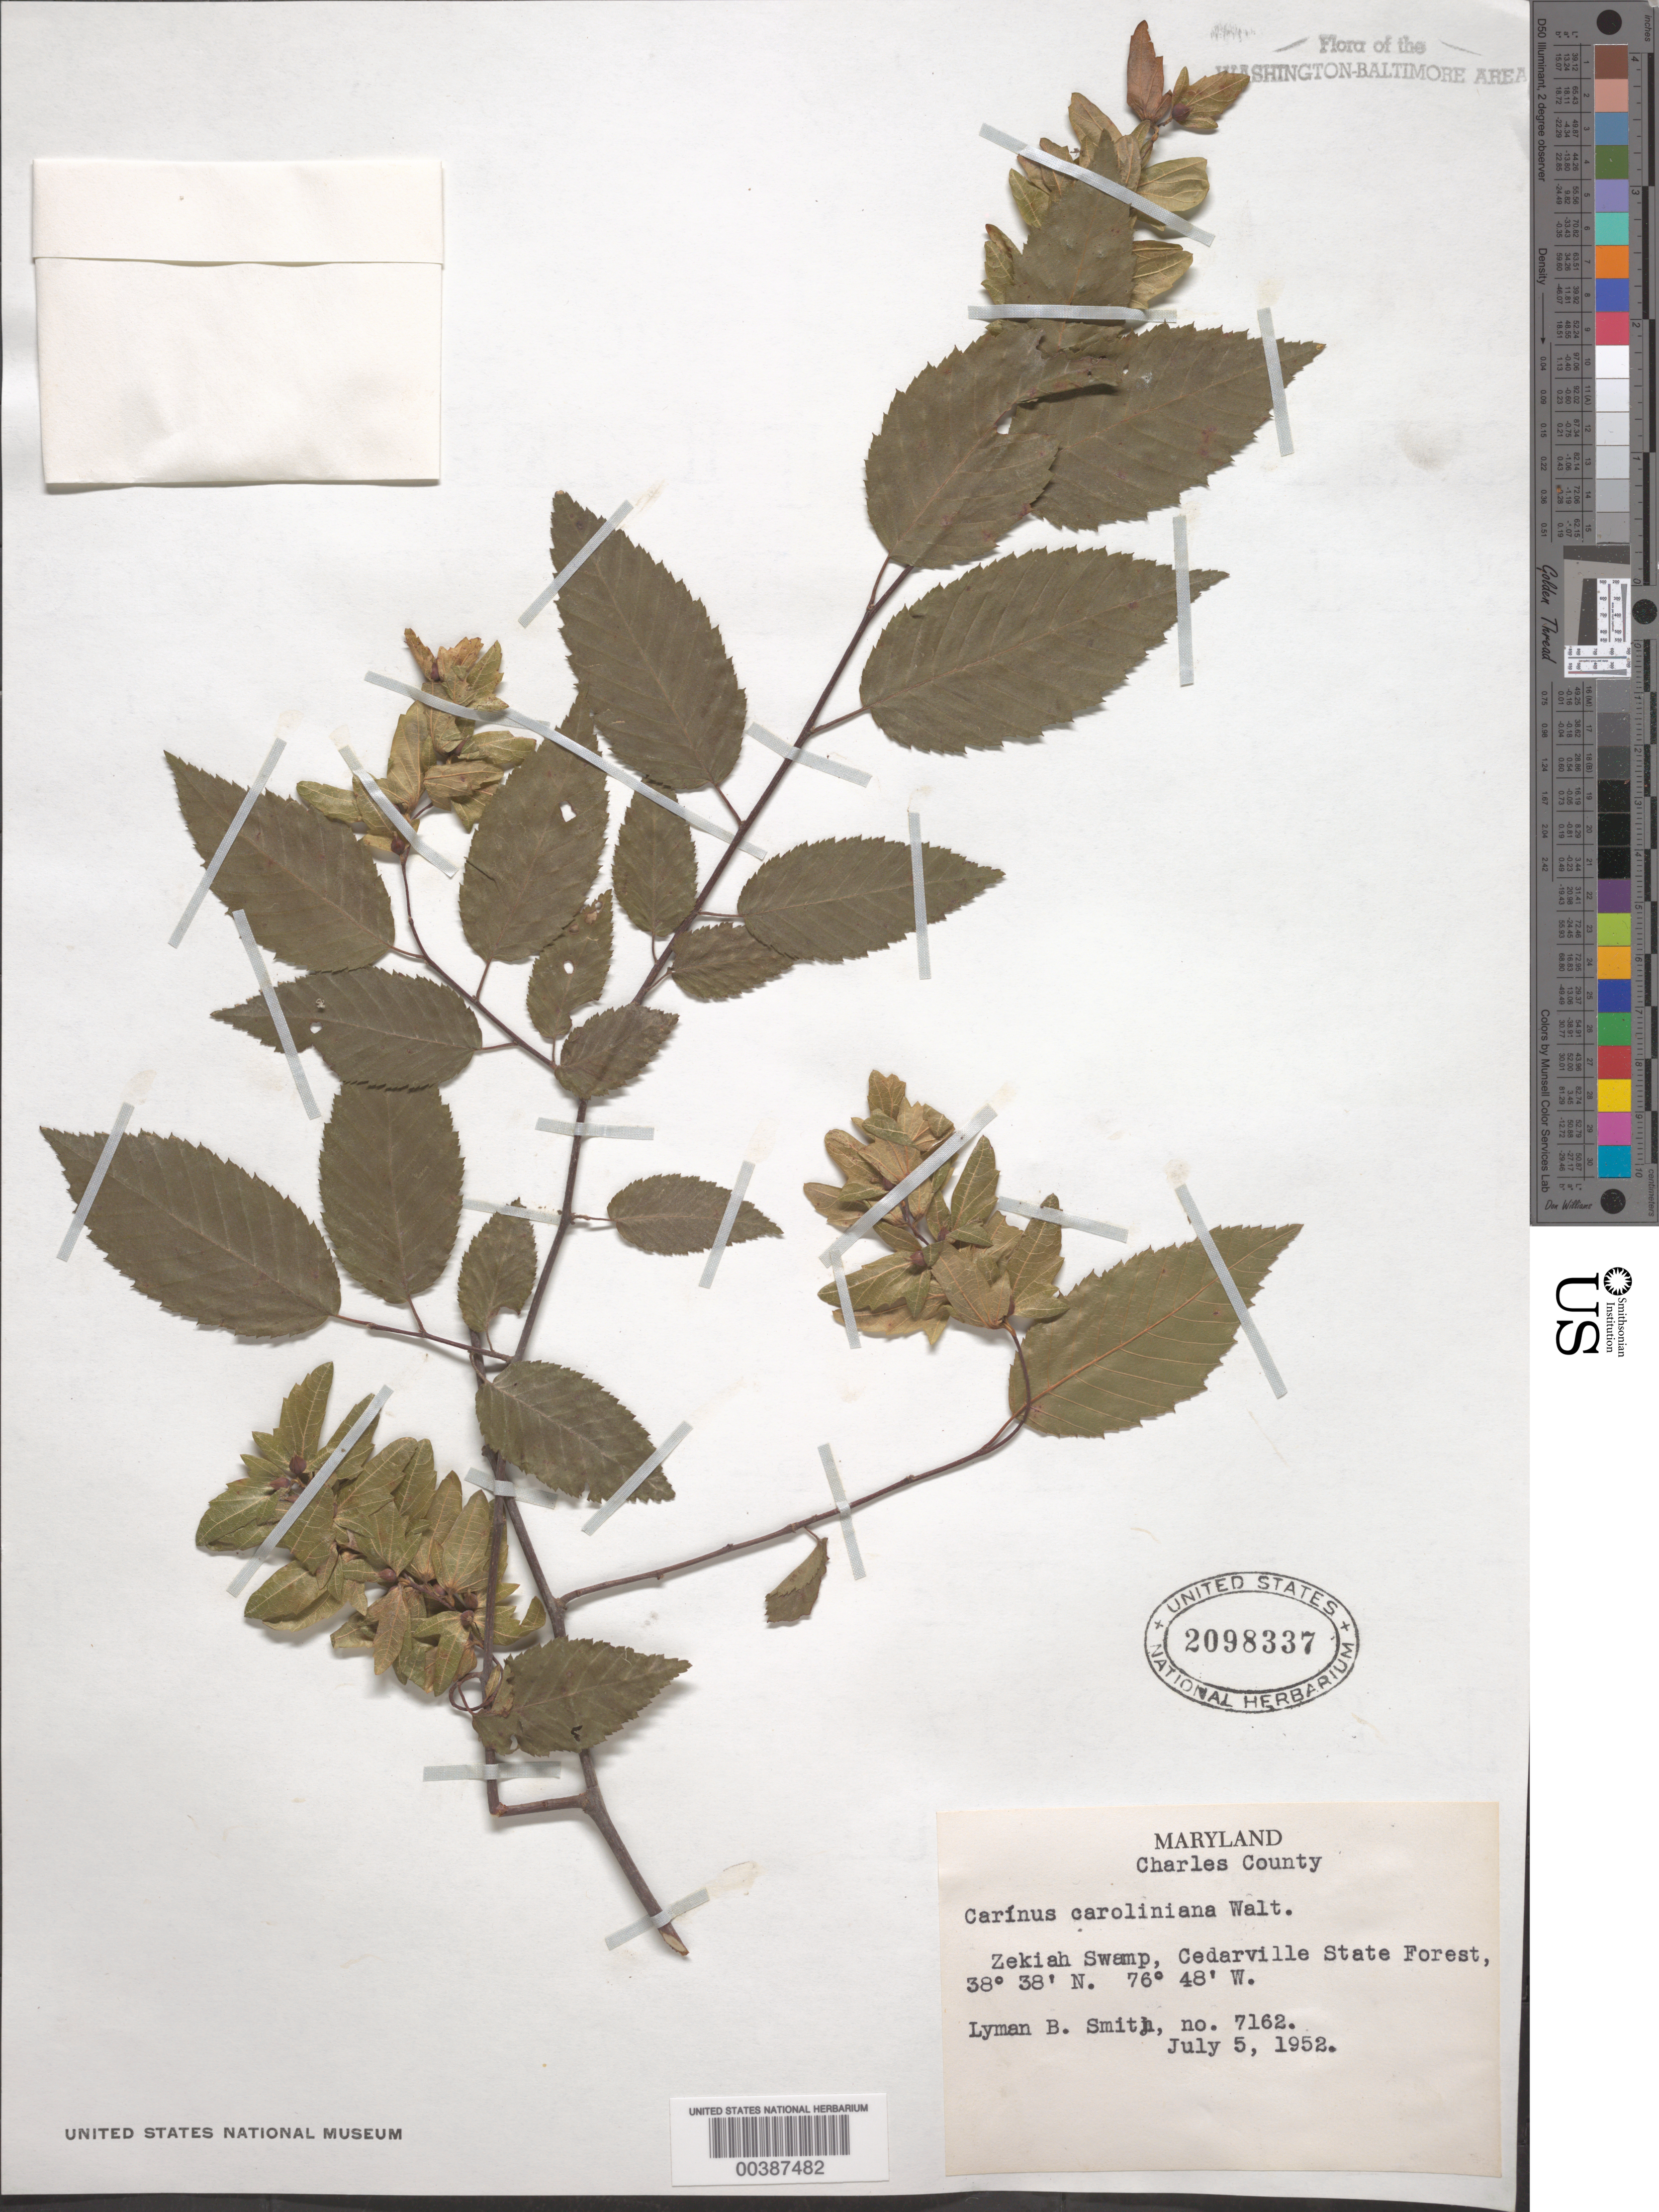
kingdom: Plantae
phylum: Tracheophyta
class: Magnoliopsida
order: Fagales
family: Betulaceae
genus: Carpinus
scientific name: Carpinus caroliniana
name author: Walter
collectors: L. Smith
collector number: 7162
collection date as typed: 05 Jul 1952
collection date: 1952-07-05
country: United States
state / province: Maryland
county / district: Charles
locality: Zekiah Swamp, Cedarville State Forest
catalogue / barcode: US 2098337